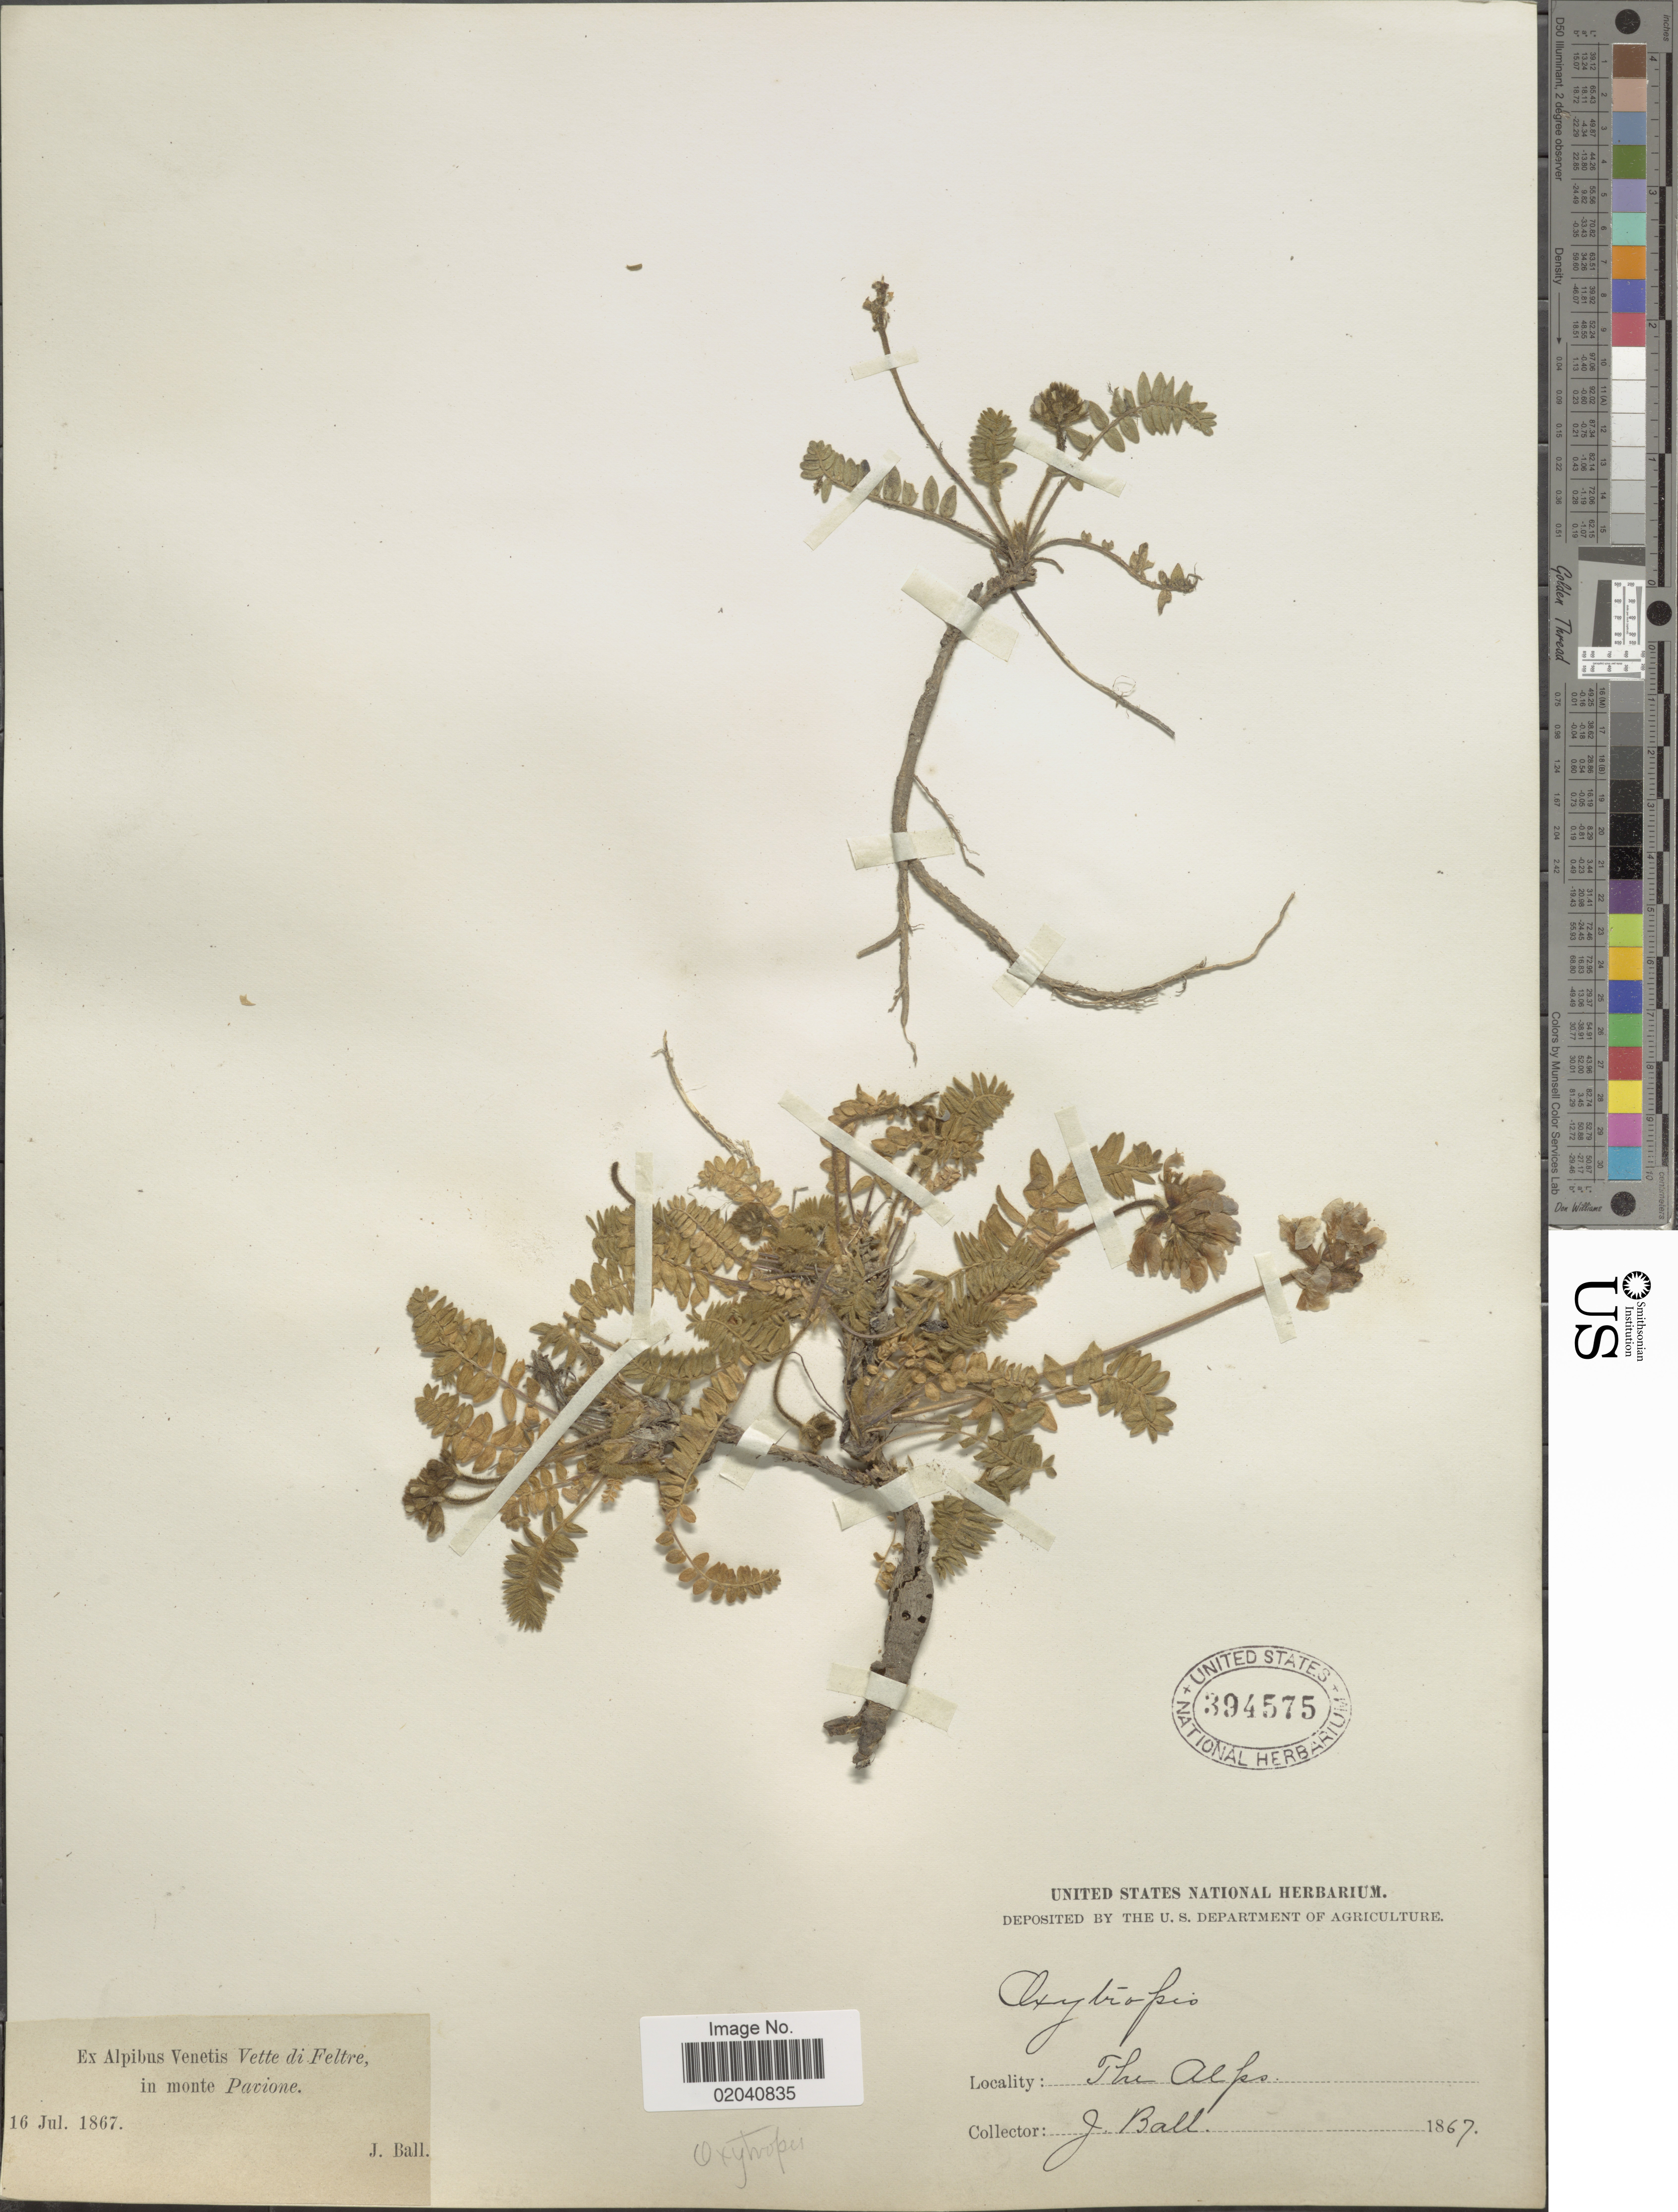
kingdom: Plantae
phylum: Tracheophyta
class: Magnoliopsida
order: Fabales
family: Fabaceae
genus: Oxytropis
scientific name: Oxytropis sp.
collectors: J. Ball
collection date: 1867-07-16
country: Italy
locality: Alpibus Venetis Vette di Feltre, in monte Pavione, The Alps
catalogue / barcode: US 394575